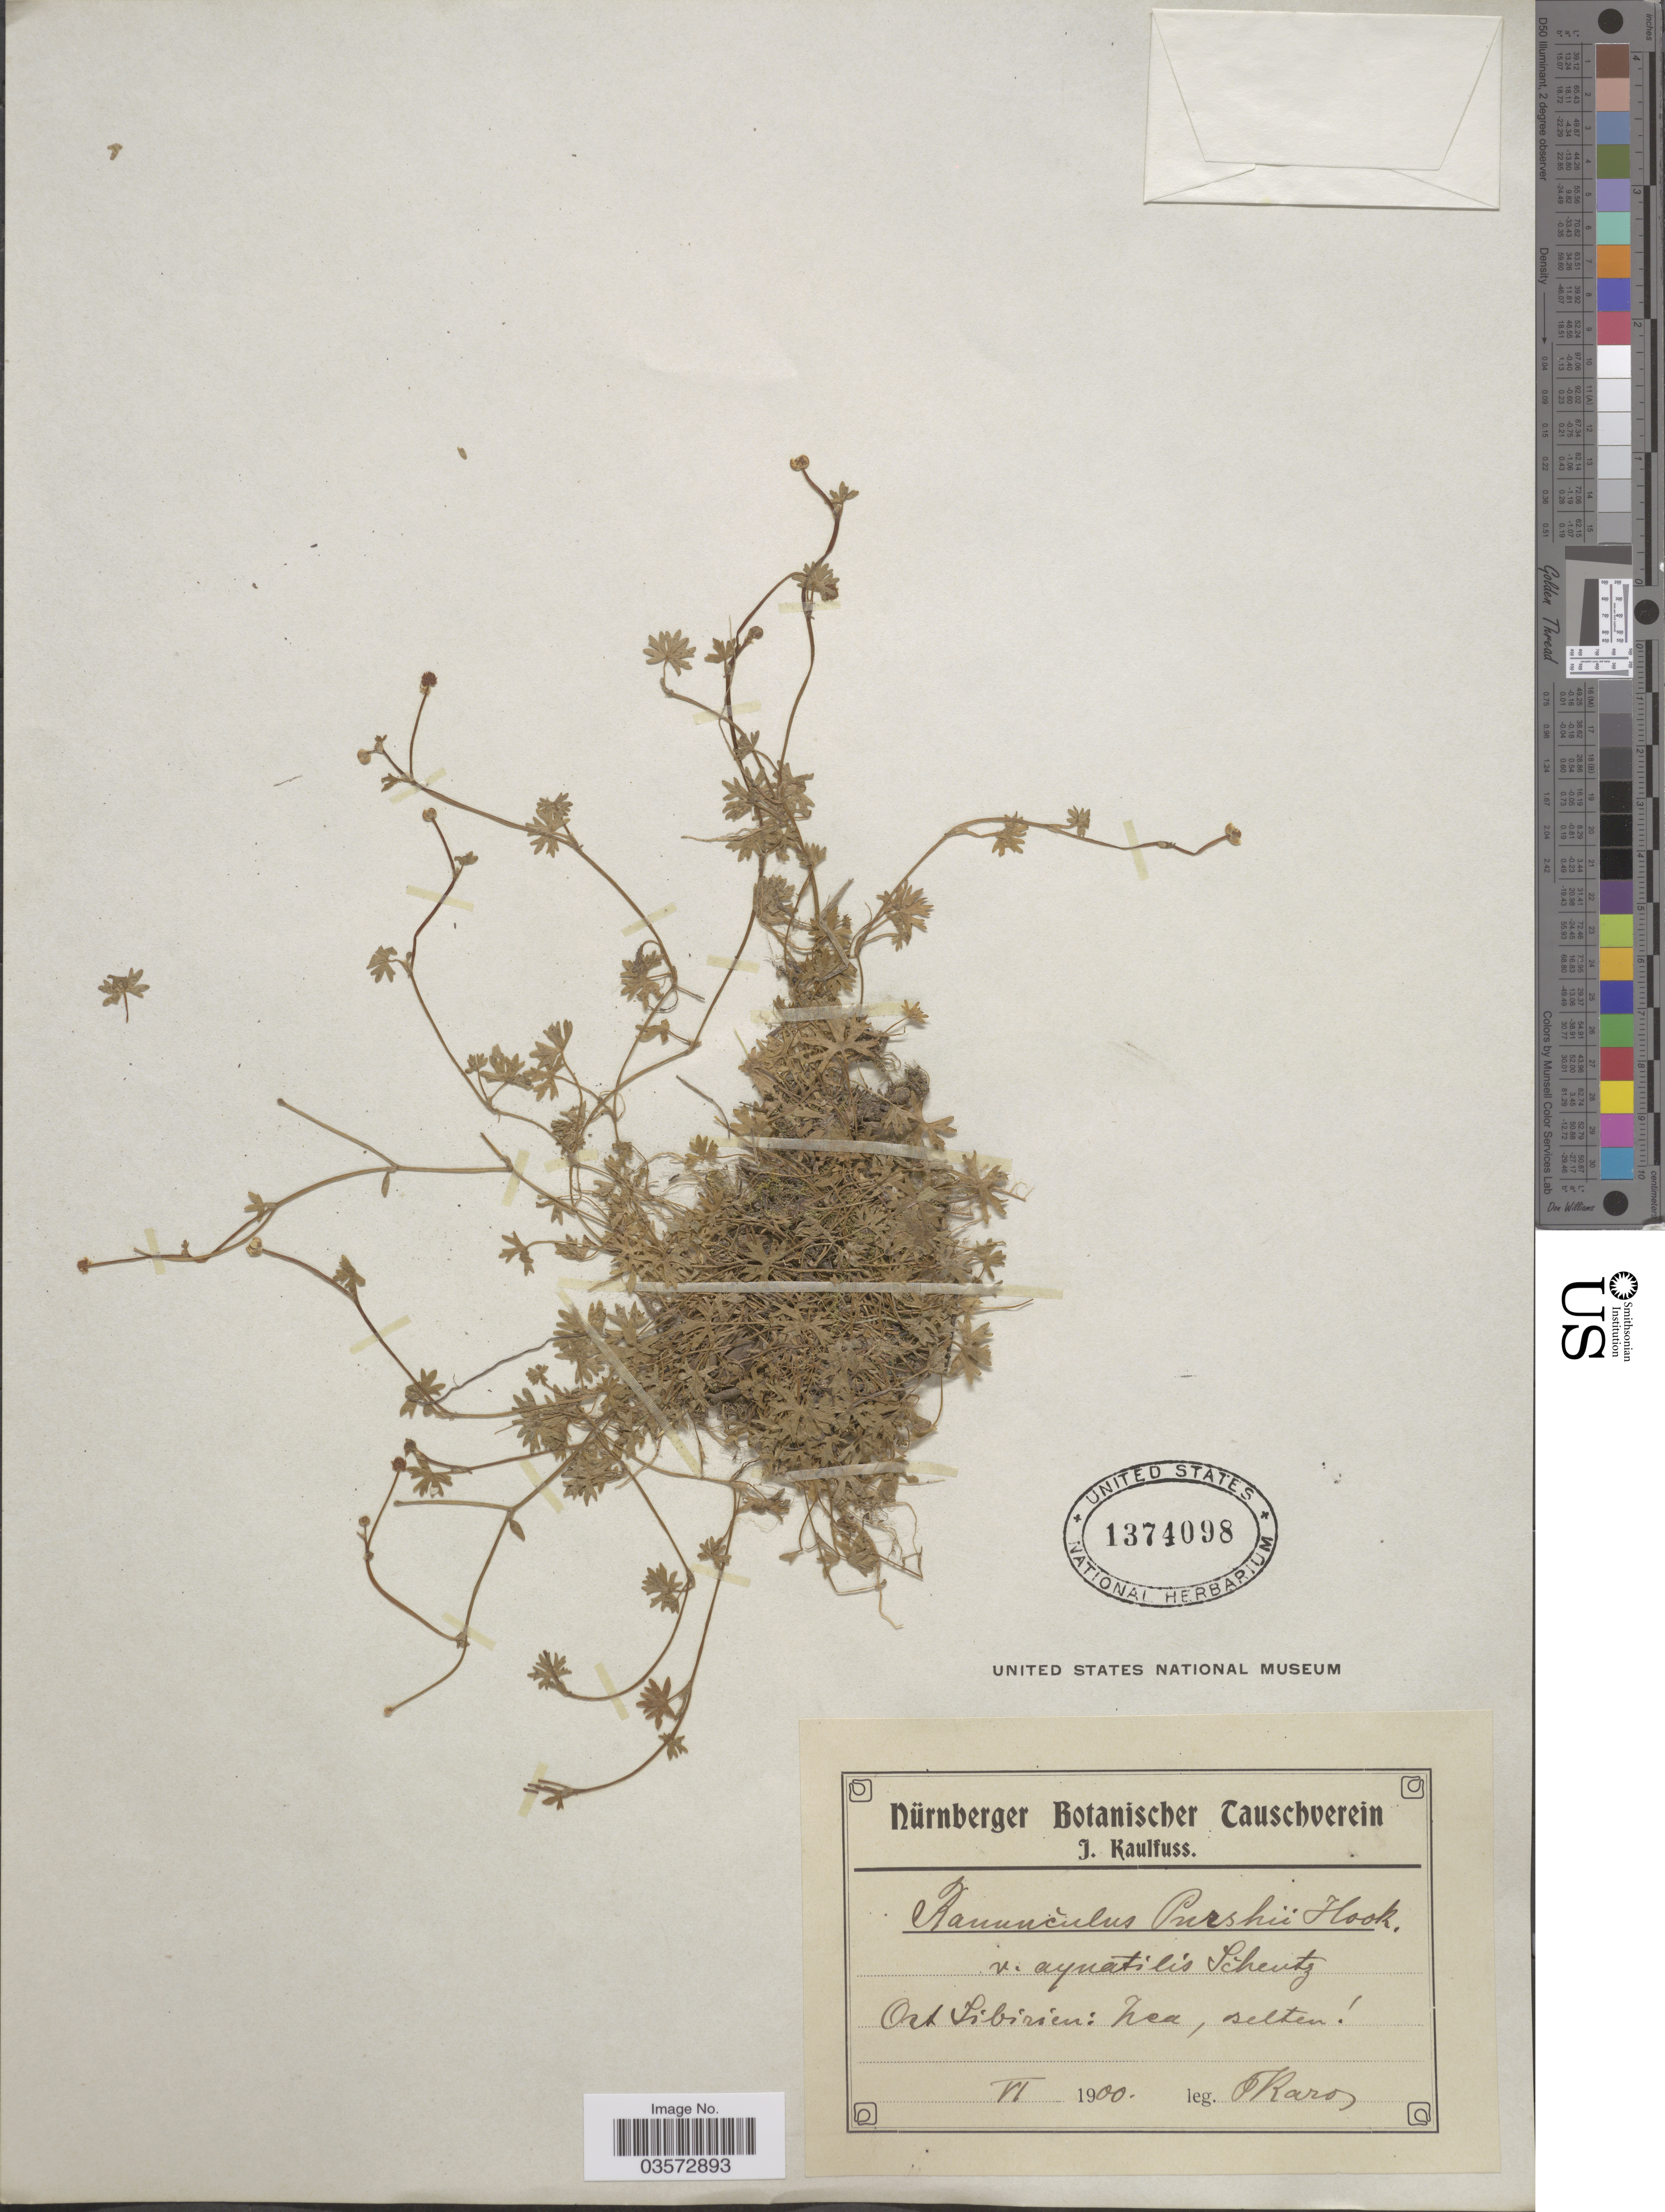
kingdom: Plantae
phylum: Tracheophyta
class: Magnoliopsida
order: Ranunculales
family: Ranunculaceae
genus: Ranunculus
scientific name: Ranunculus purshii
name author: Richardson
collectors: F. Karo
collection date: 1900-06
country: Russian Federation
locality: Ost Sibirien.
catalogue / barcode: US 1374098